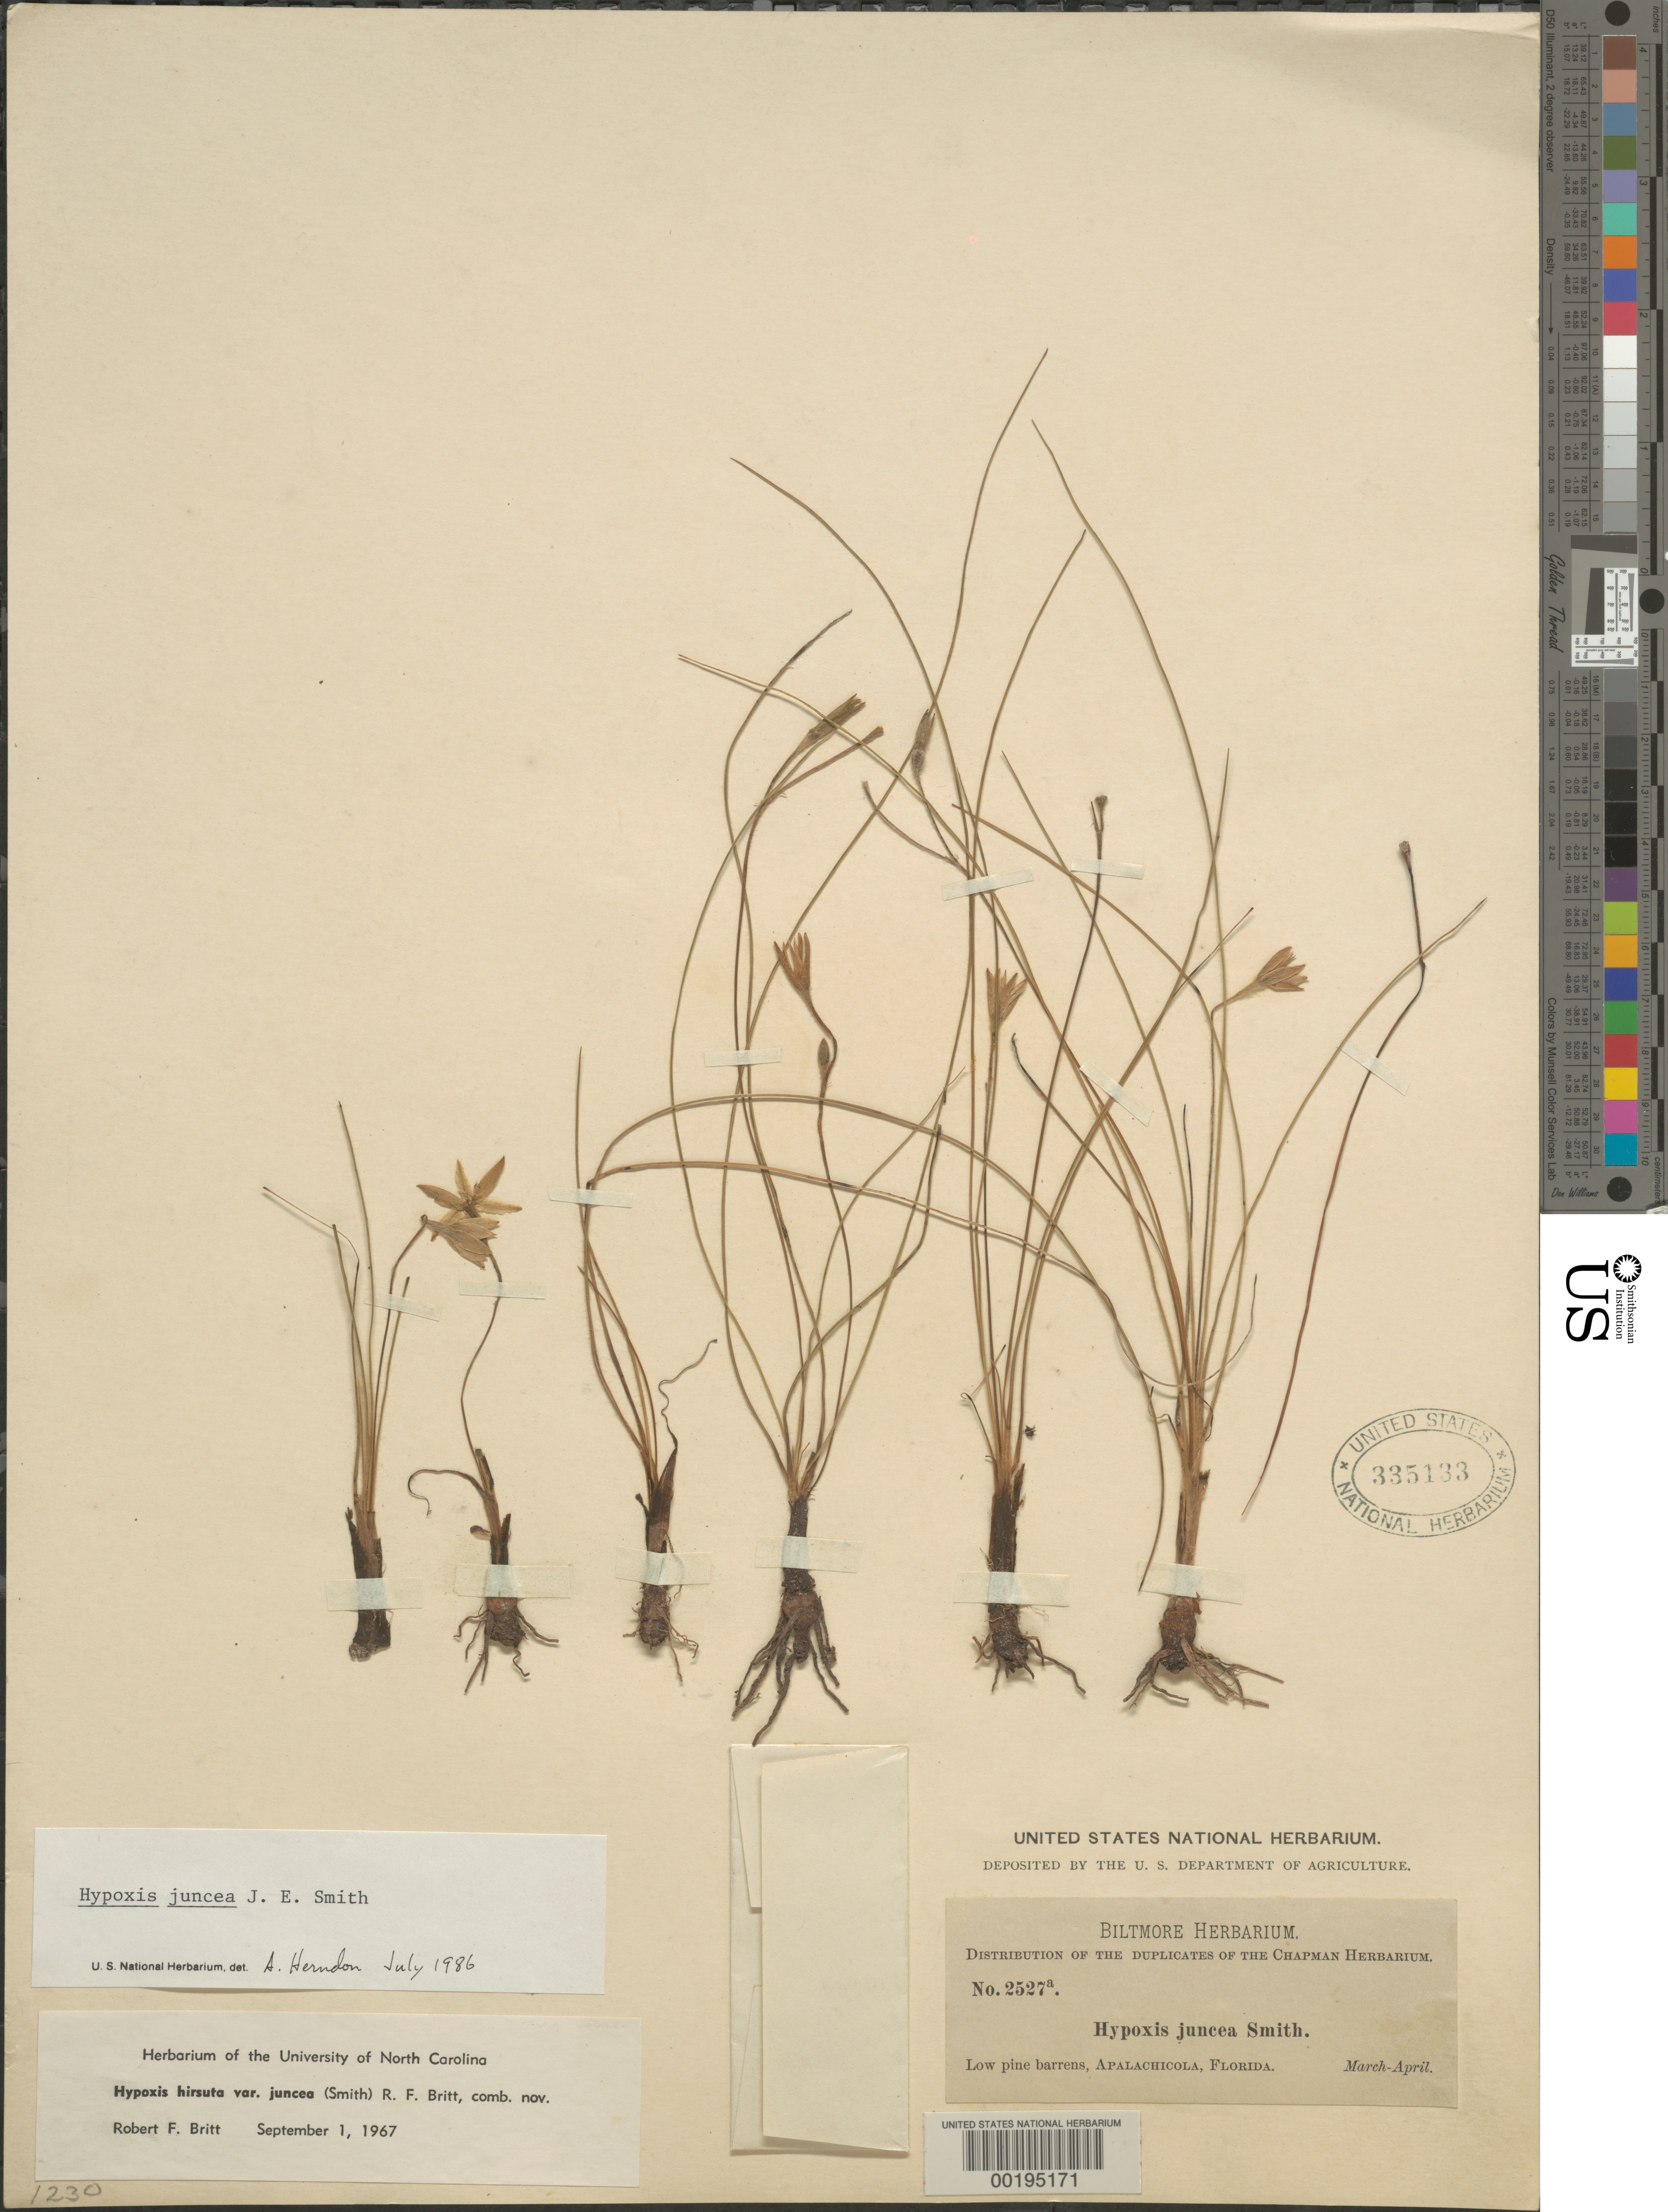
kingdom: Plantae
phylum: Tracheophyta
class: Liliopsida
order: Asparagales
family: Hypoxidaceae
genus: Hypoxis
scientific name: Hypoxis juncea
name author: Small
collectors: ex herb. Biltmore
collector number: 2527a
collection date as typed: Mar ---- to -- Apr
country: United States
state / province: Florida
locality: Apalachicola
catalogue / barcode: US 335133